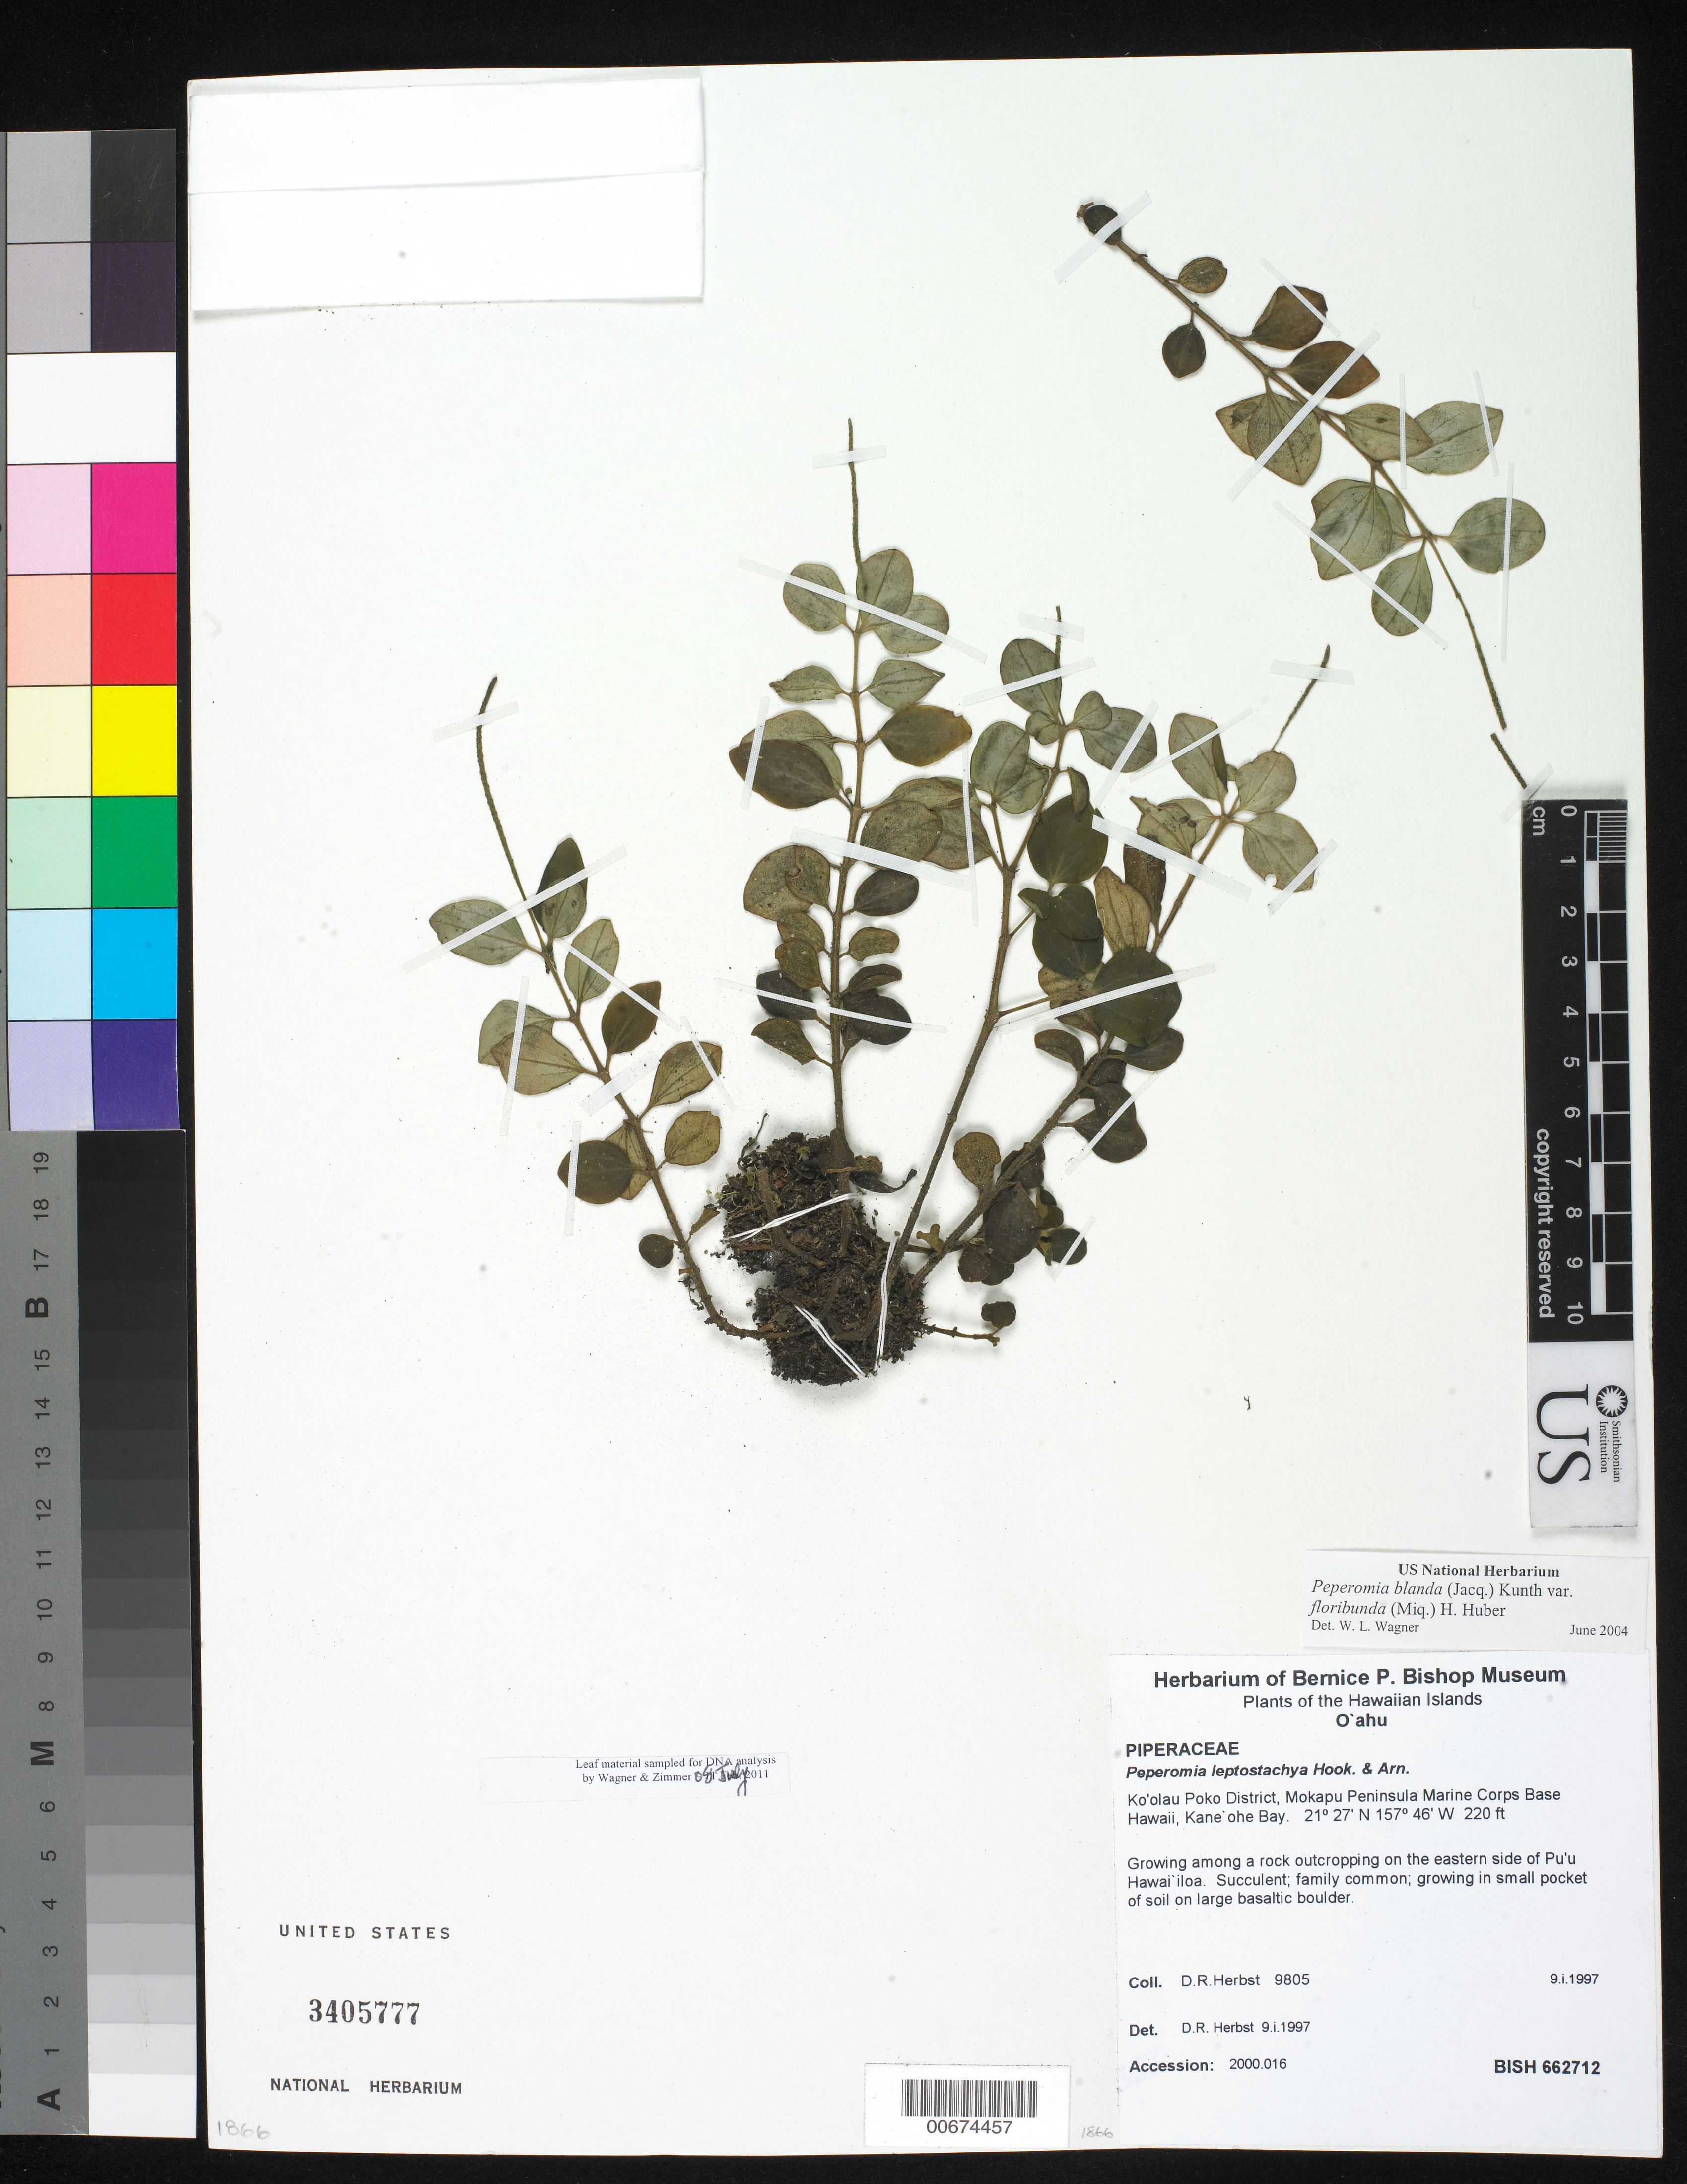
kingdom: Plantae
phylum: Tracheophyta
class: Magnoliopsida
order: Piperales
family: Piperaceae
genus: Peperomia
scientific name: Peperomia leptostachya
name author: Hook. & Arn.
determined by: Wagner, W. L., (BOT), Smithsonian Institution - National Museum of Natural History (UNITED STATES)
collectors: D. R. Herbst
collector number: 9805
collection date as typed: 9 Jan 1997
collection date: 1997-01-09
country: United States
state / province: Hawaii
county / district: Honolulu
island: Oahu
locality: Ko'olau Poko Distr., Mokapu Peninsula Marine Corps Base Hawaii, Kane'ohe Bay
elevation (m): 97.1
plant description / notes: Leaf material sampled for DNA analysis byt WEagner & Zimmer - 8 Jul 2011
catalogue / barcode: US 3405777